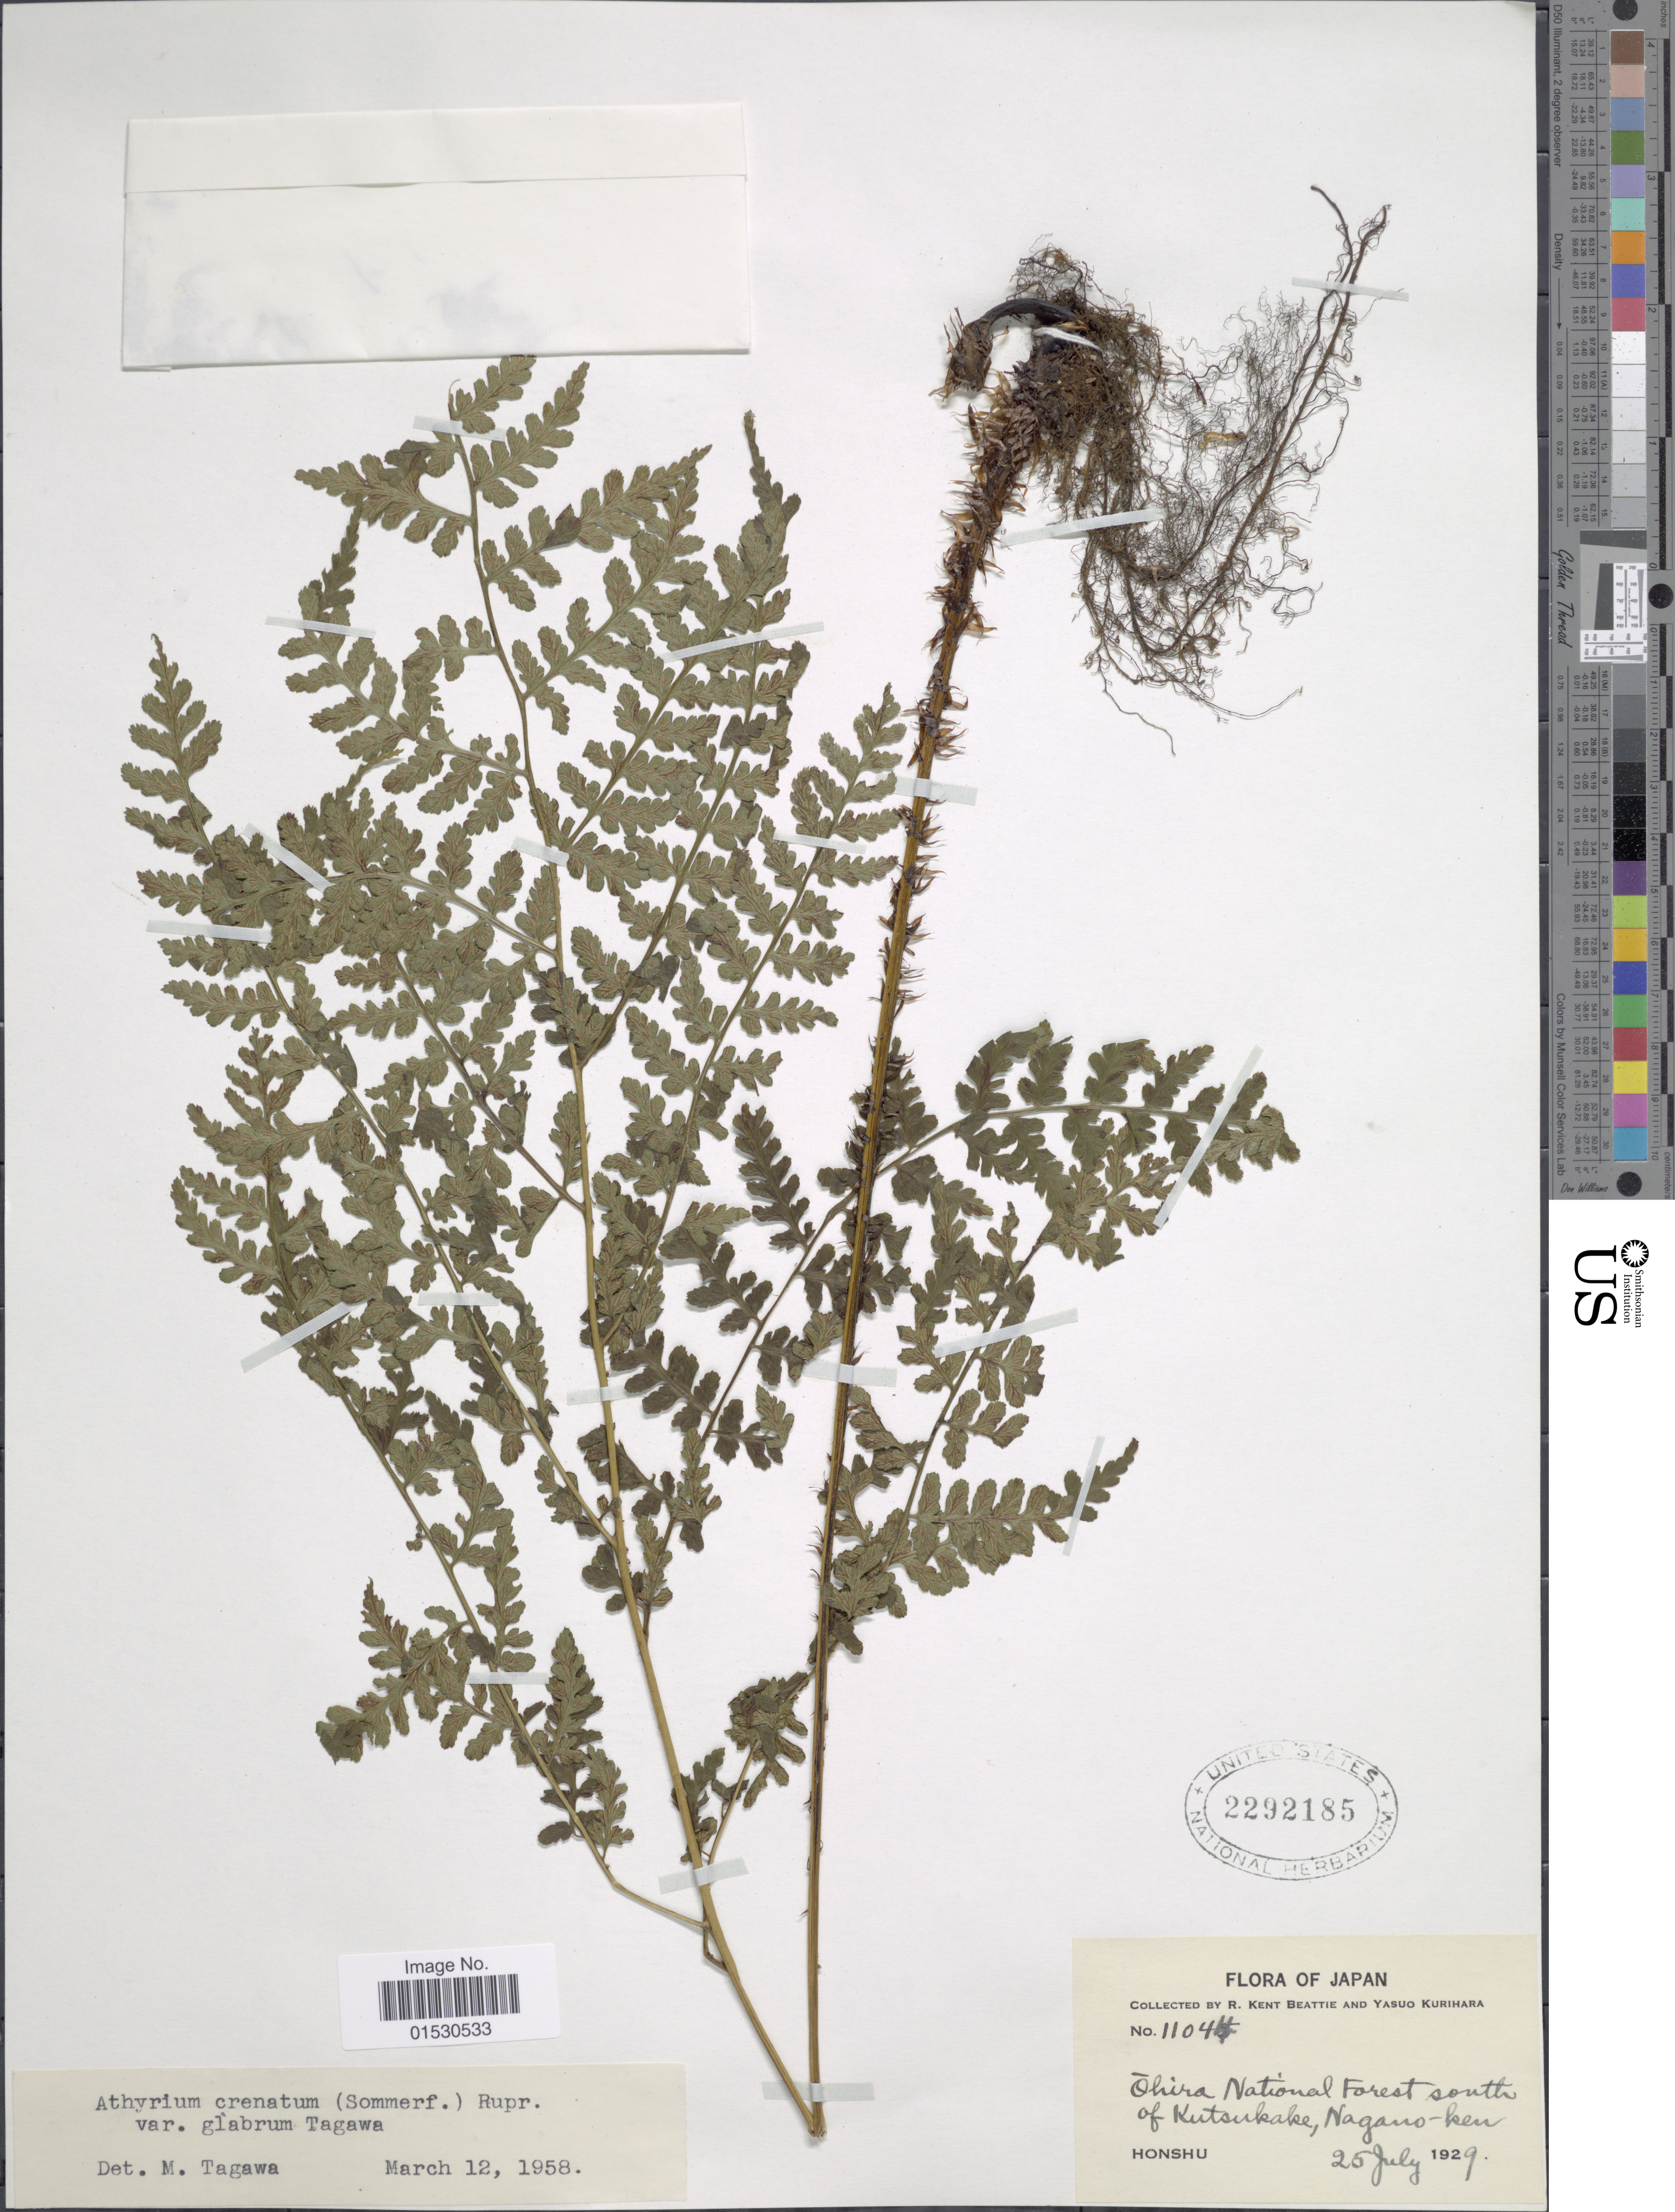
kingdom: Plantae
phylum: Tracheophyta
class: Polypodiopsida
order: Polypodiales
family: Athyriaceae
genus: Athyrium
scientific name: Athyrium crenatum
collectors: R. K. Beattie & Y. Kurihara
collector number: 1104*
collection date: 1929-07-25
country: Fiji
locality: Ohira National Forest south of Kutsukake, Nagano-ken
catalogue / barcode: US 2292185